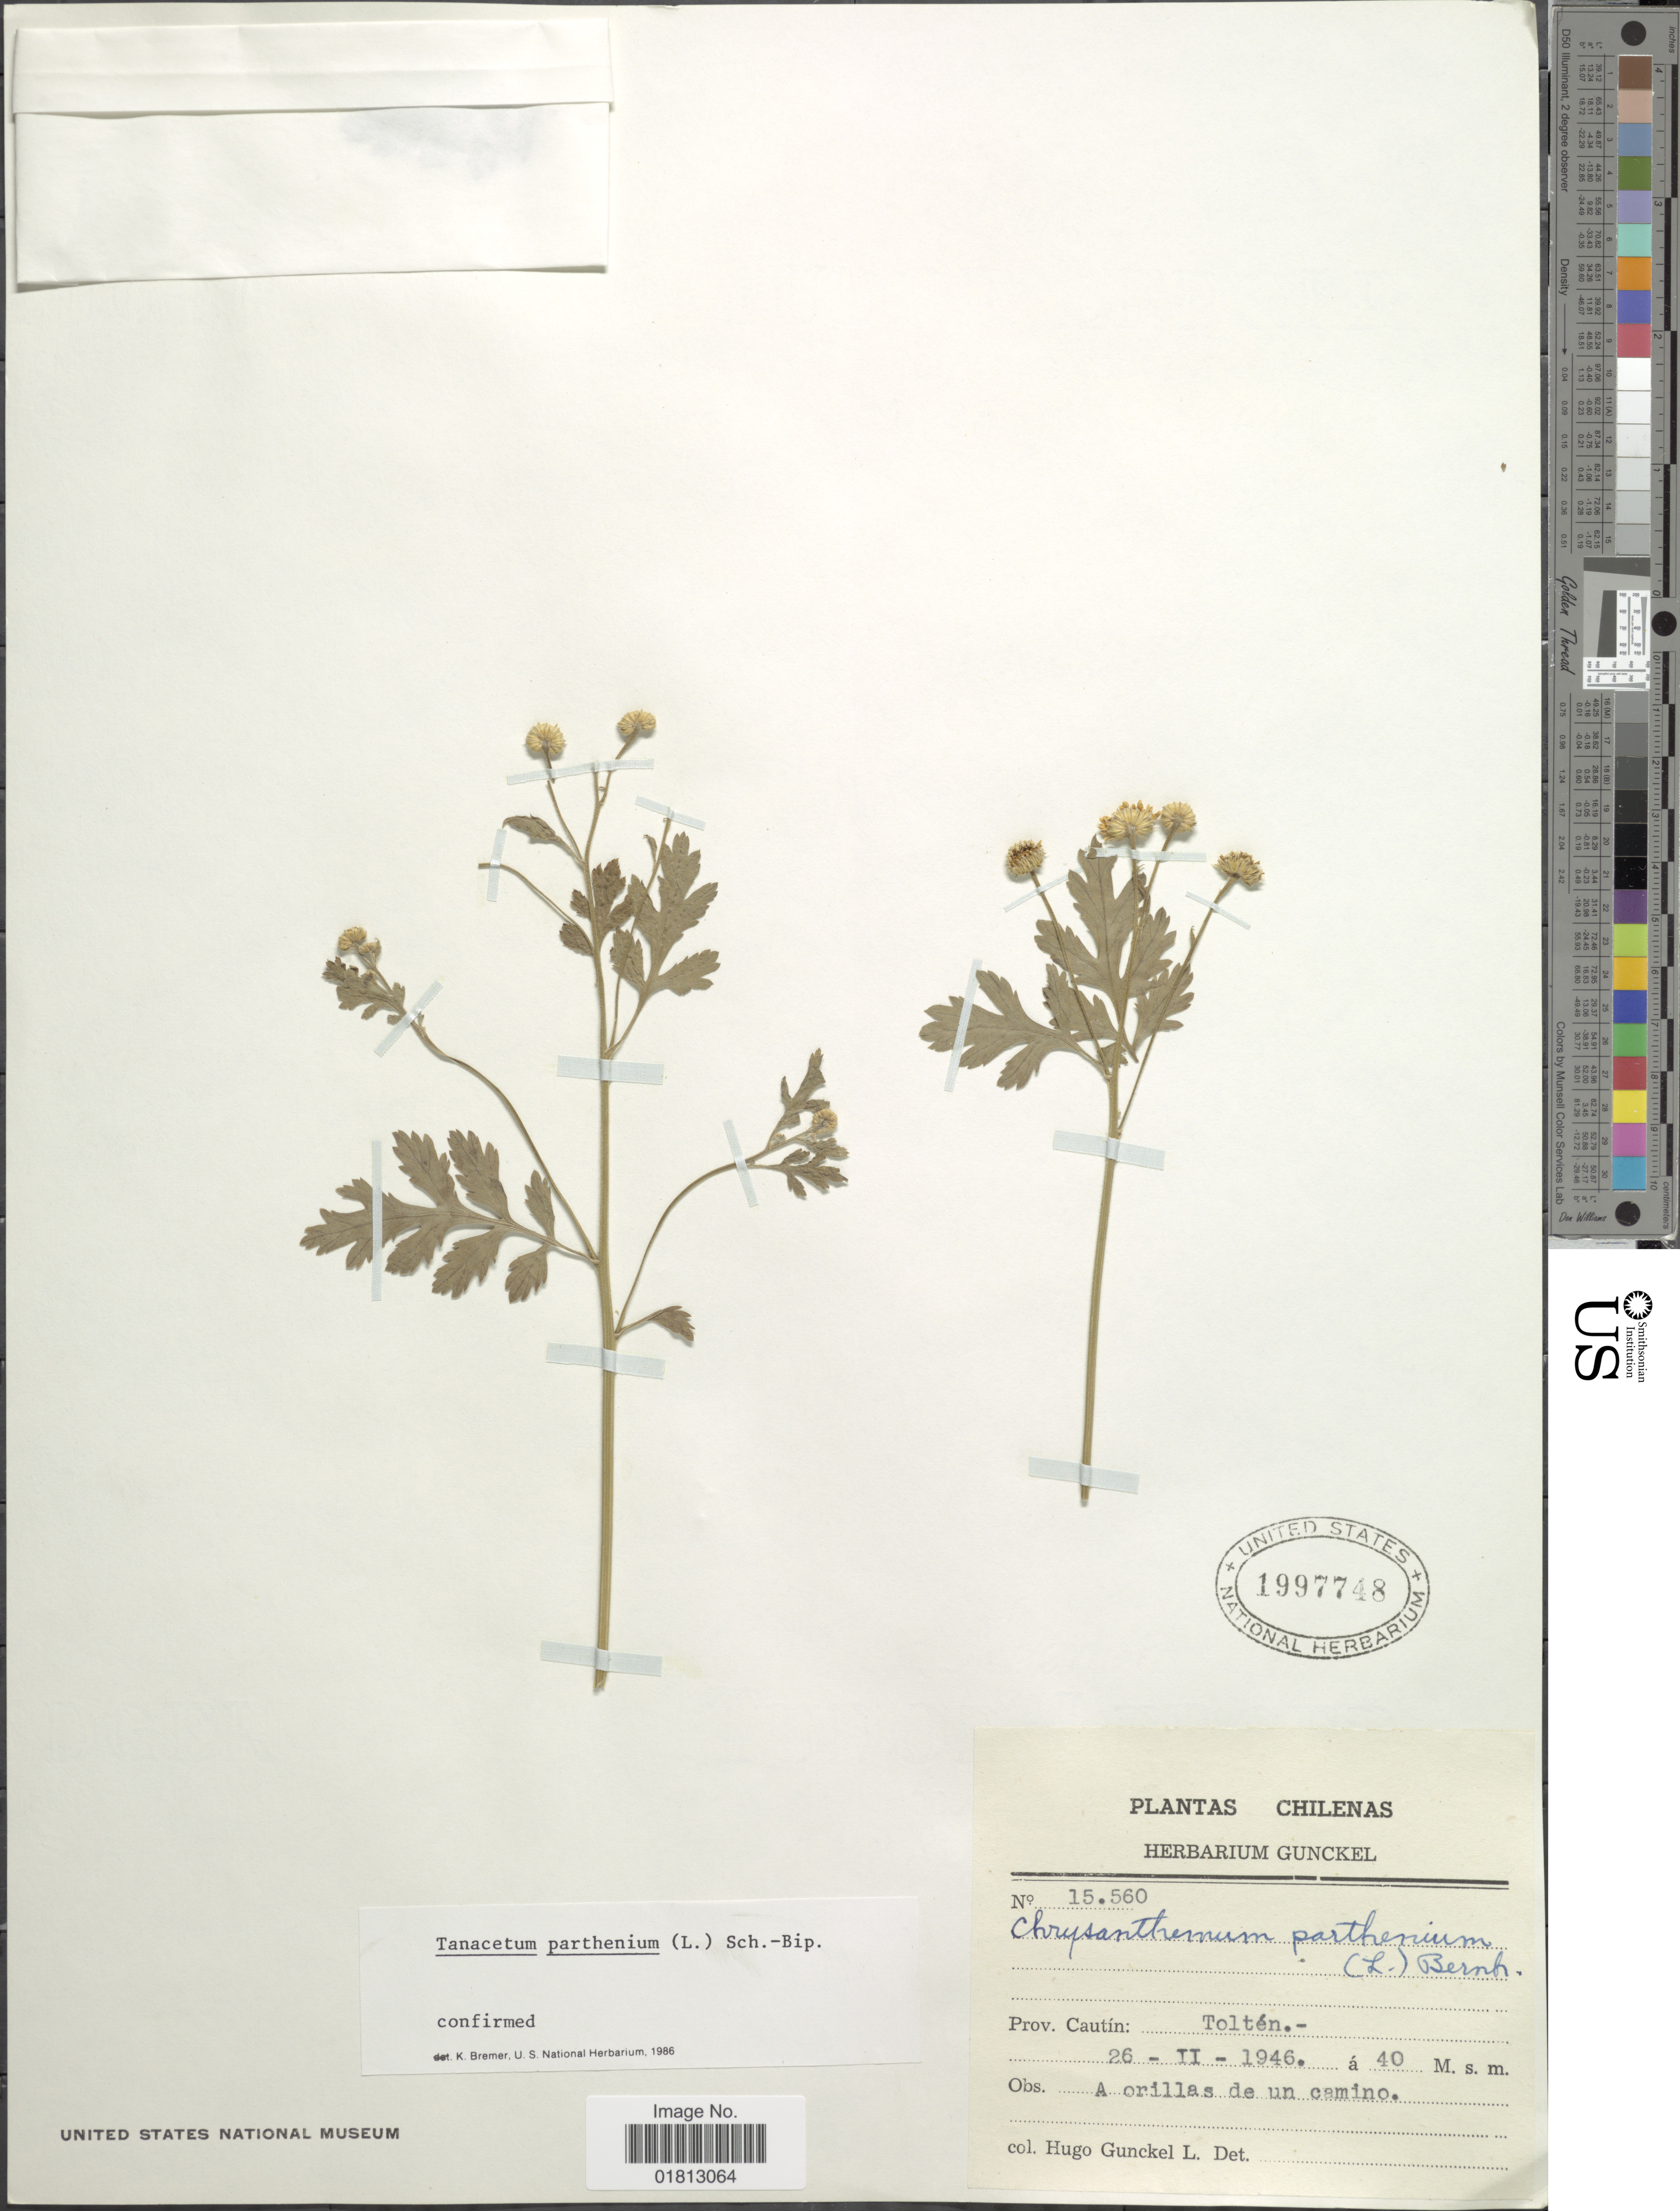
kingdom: Plantae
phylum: Tracheophyta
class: Magnoliopsida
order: Asterales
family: Asteraceae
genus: Tanacetum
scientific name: Tanacetum parthenium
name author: (L.) Sch. Bip.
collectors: H. Gunckel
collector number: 15560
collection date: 1946-02-26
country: Chile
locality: Prov. Cautin, Tolten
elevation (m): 40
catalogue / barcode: US 1997748